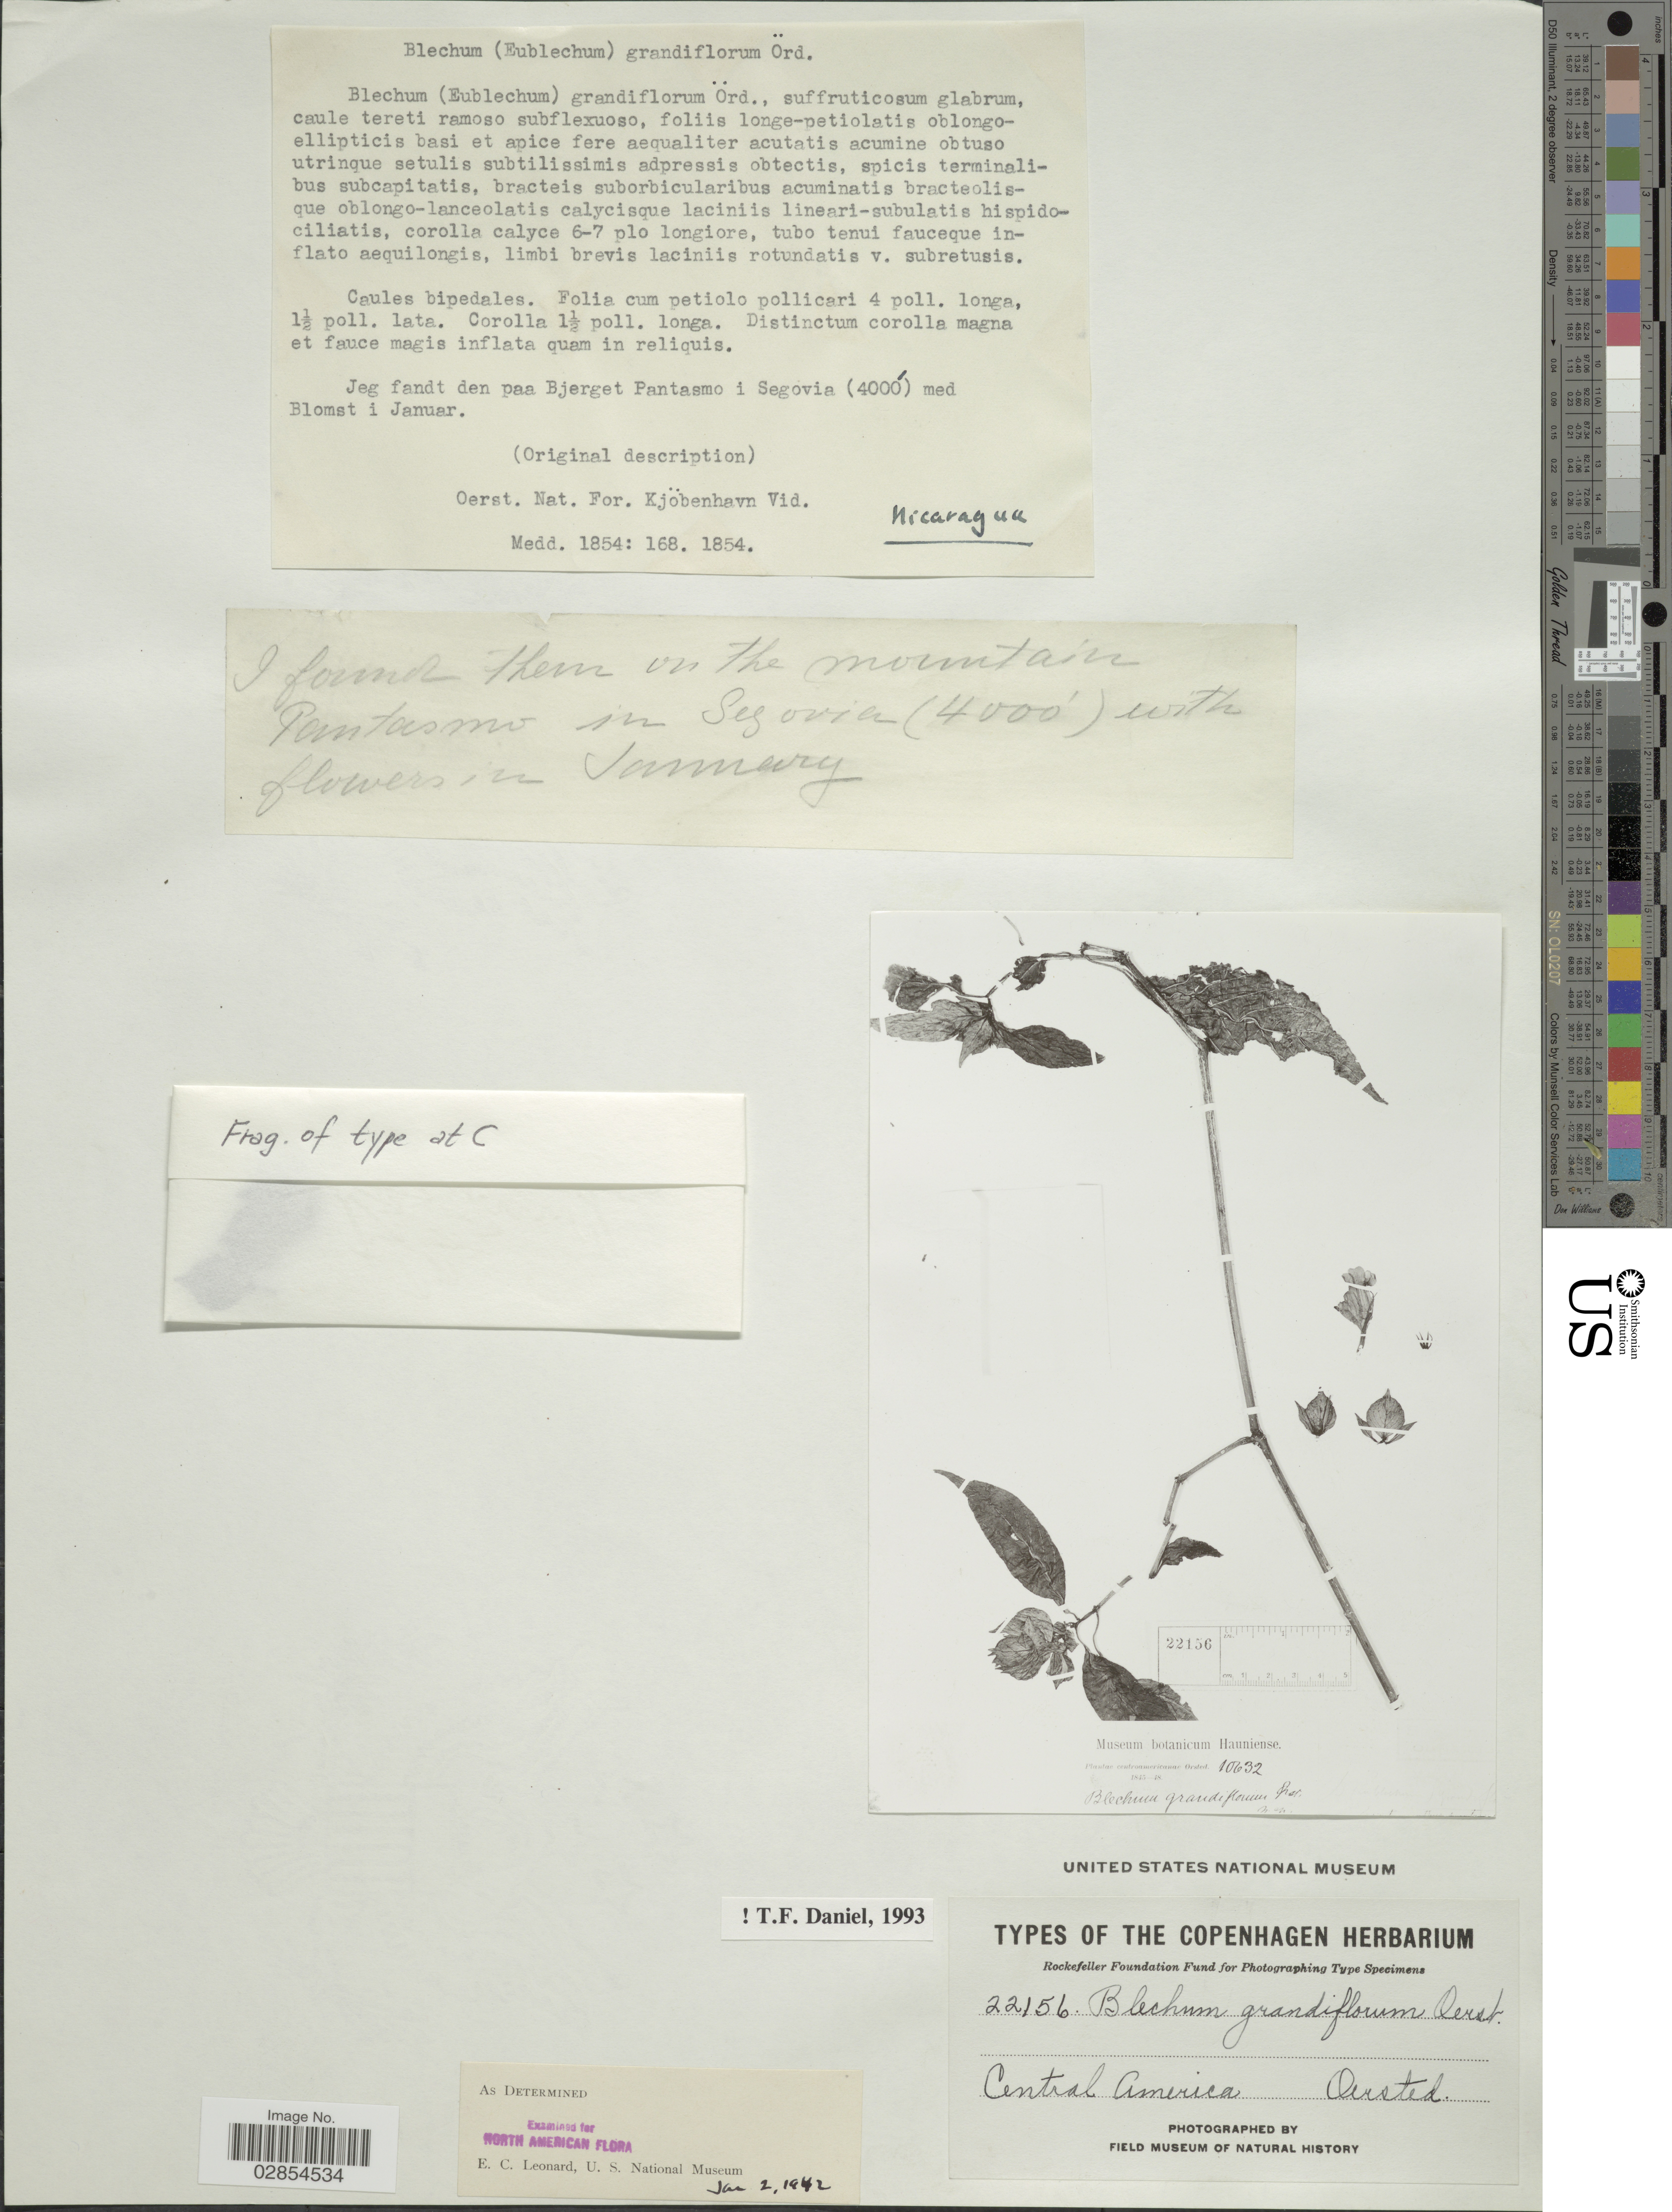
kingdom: Plantae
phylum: Tracheophyta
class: Magnoliopsida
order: Lamiales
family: Acanthaceae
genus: Blechum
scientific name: Blechum grandiflorum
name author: Oerst.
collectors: Oersted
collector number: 22156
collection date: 1845/1848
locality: Central America.